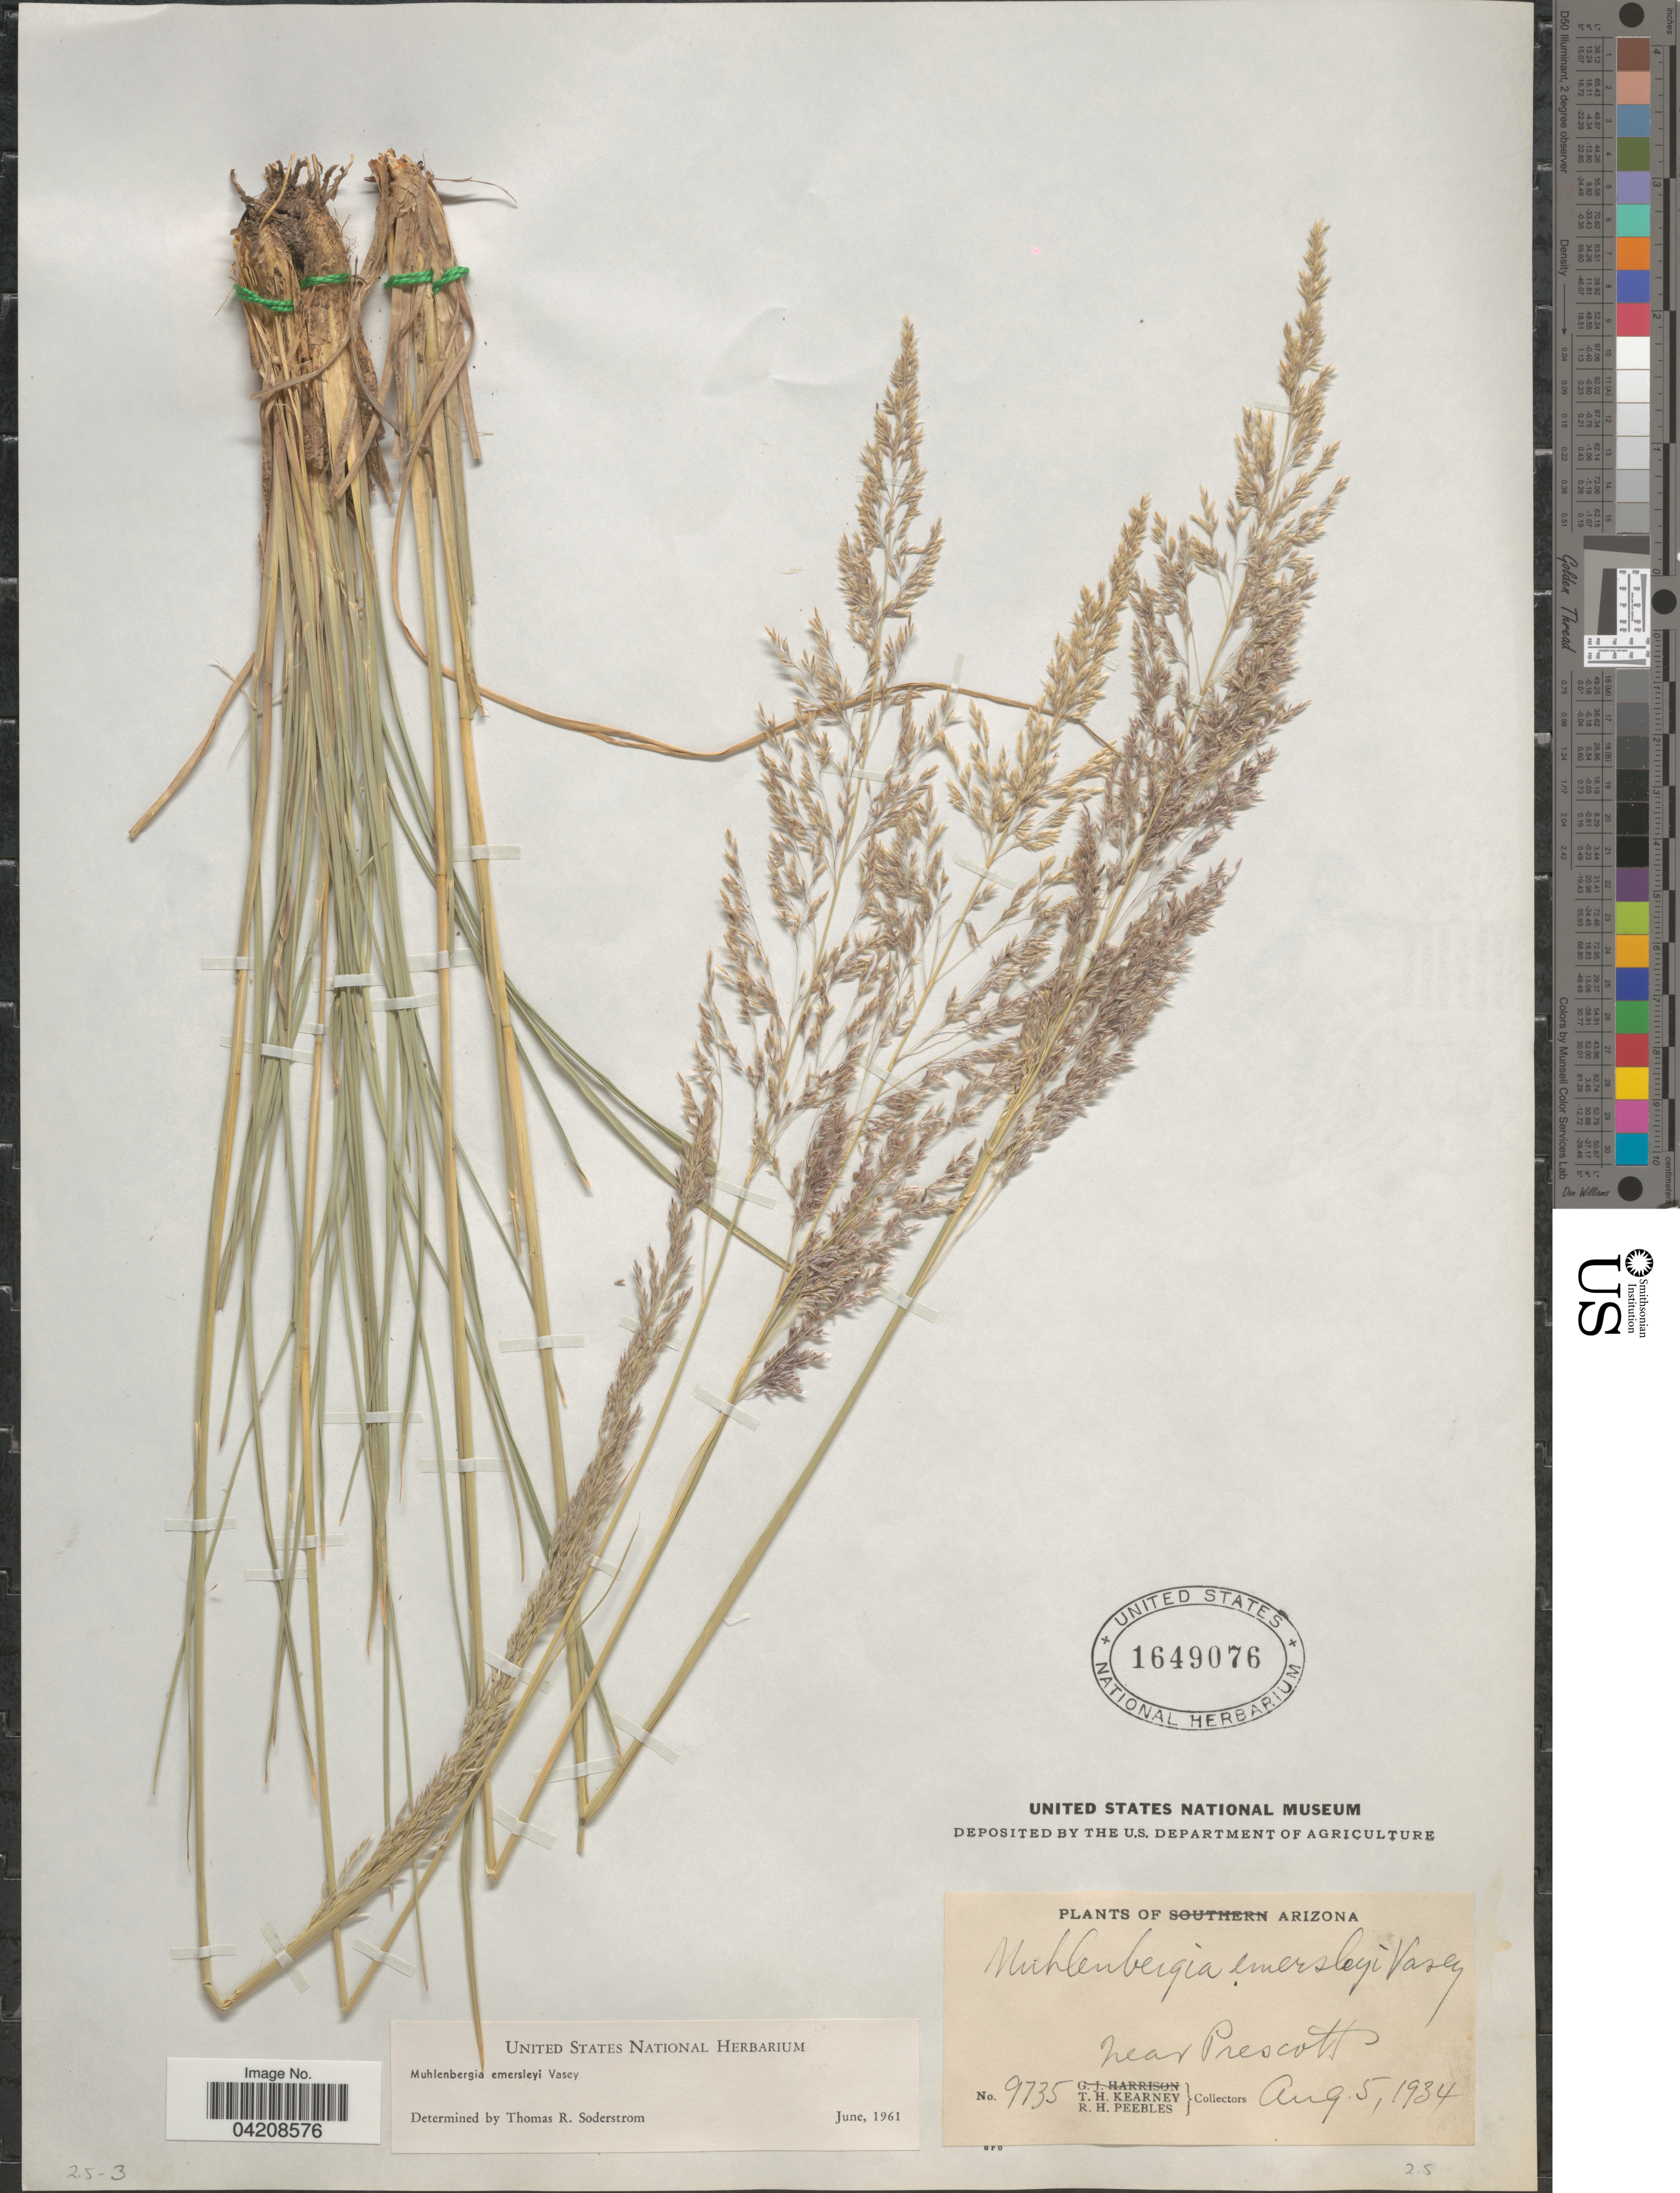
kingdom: Plantae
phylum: Tracheophyta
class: Liliopsida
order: Poales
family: Poaceae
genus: Muhlenbergia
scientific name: Muhlenbergia emersleyi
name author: Vasey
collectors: T. H. Kearney & R. H. Peebles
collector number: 9735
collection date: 1934-08-05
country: United States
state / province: Arizona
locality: Near Prescott.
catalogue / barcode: US 1649076